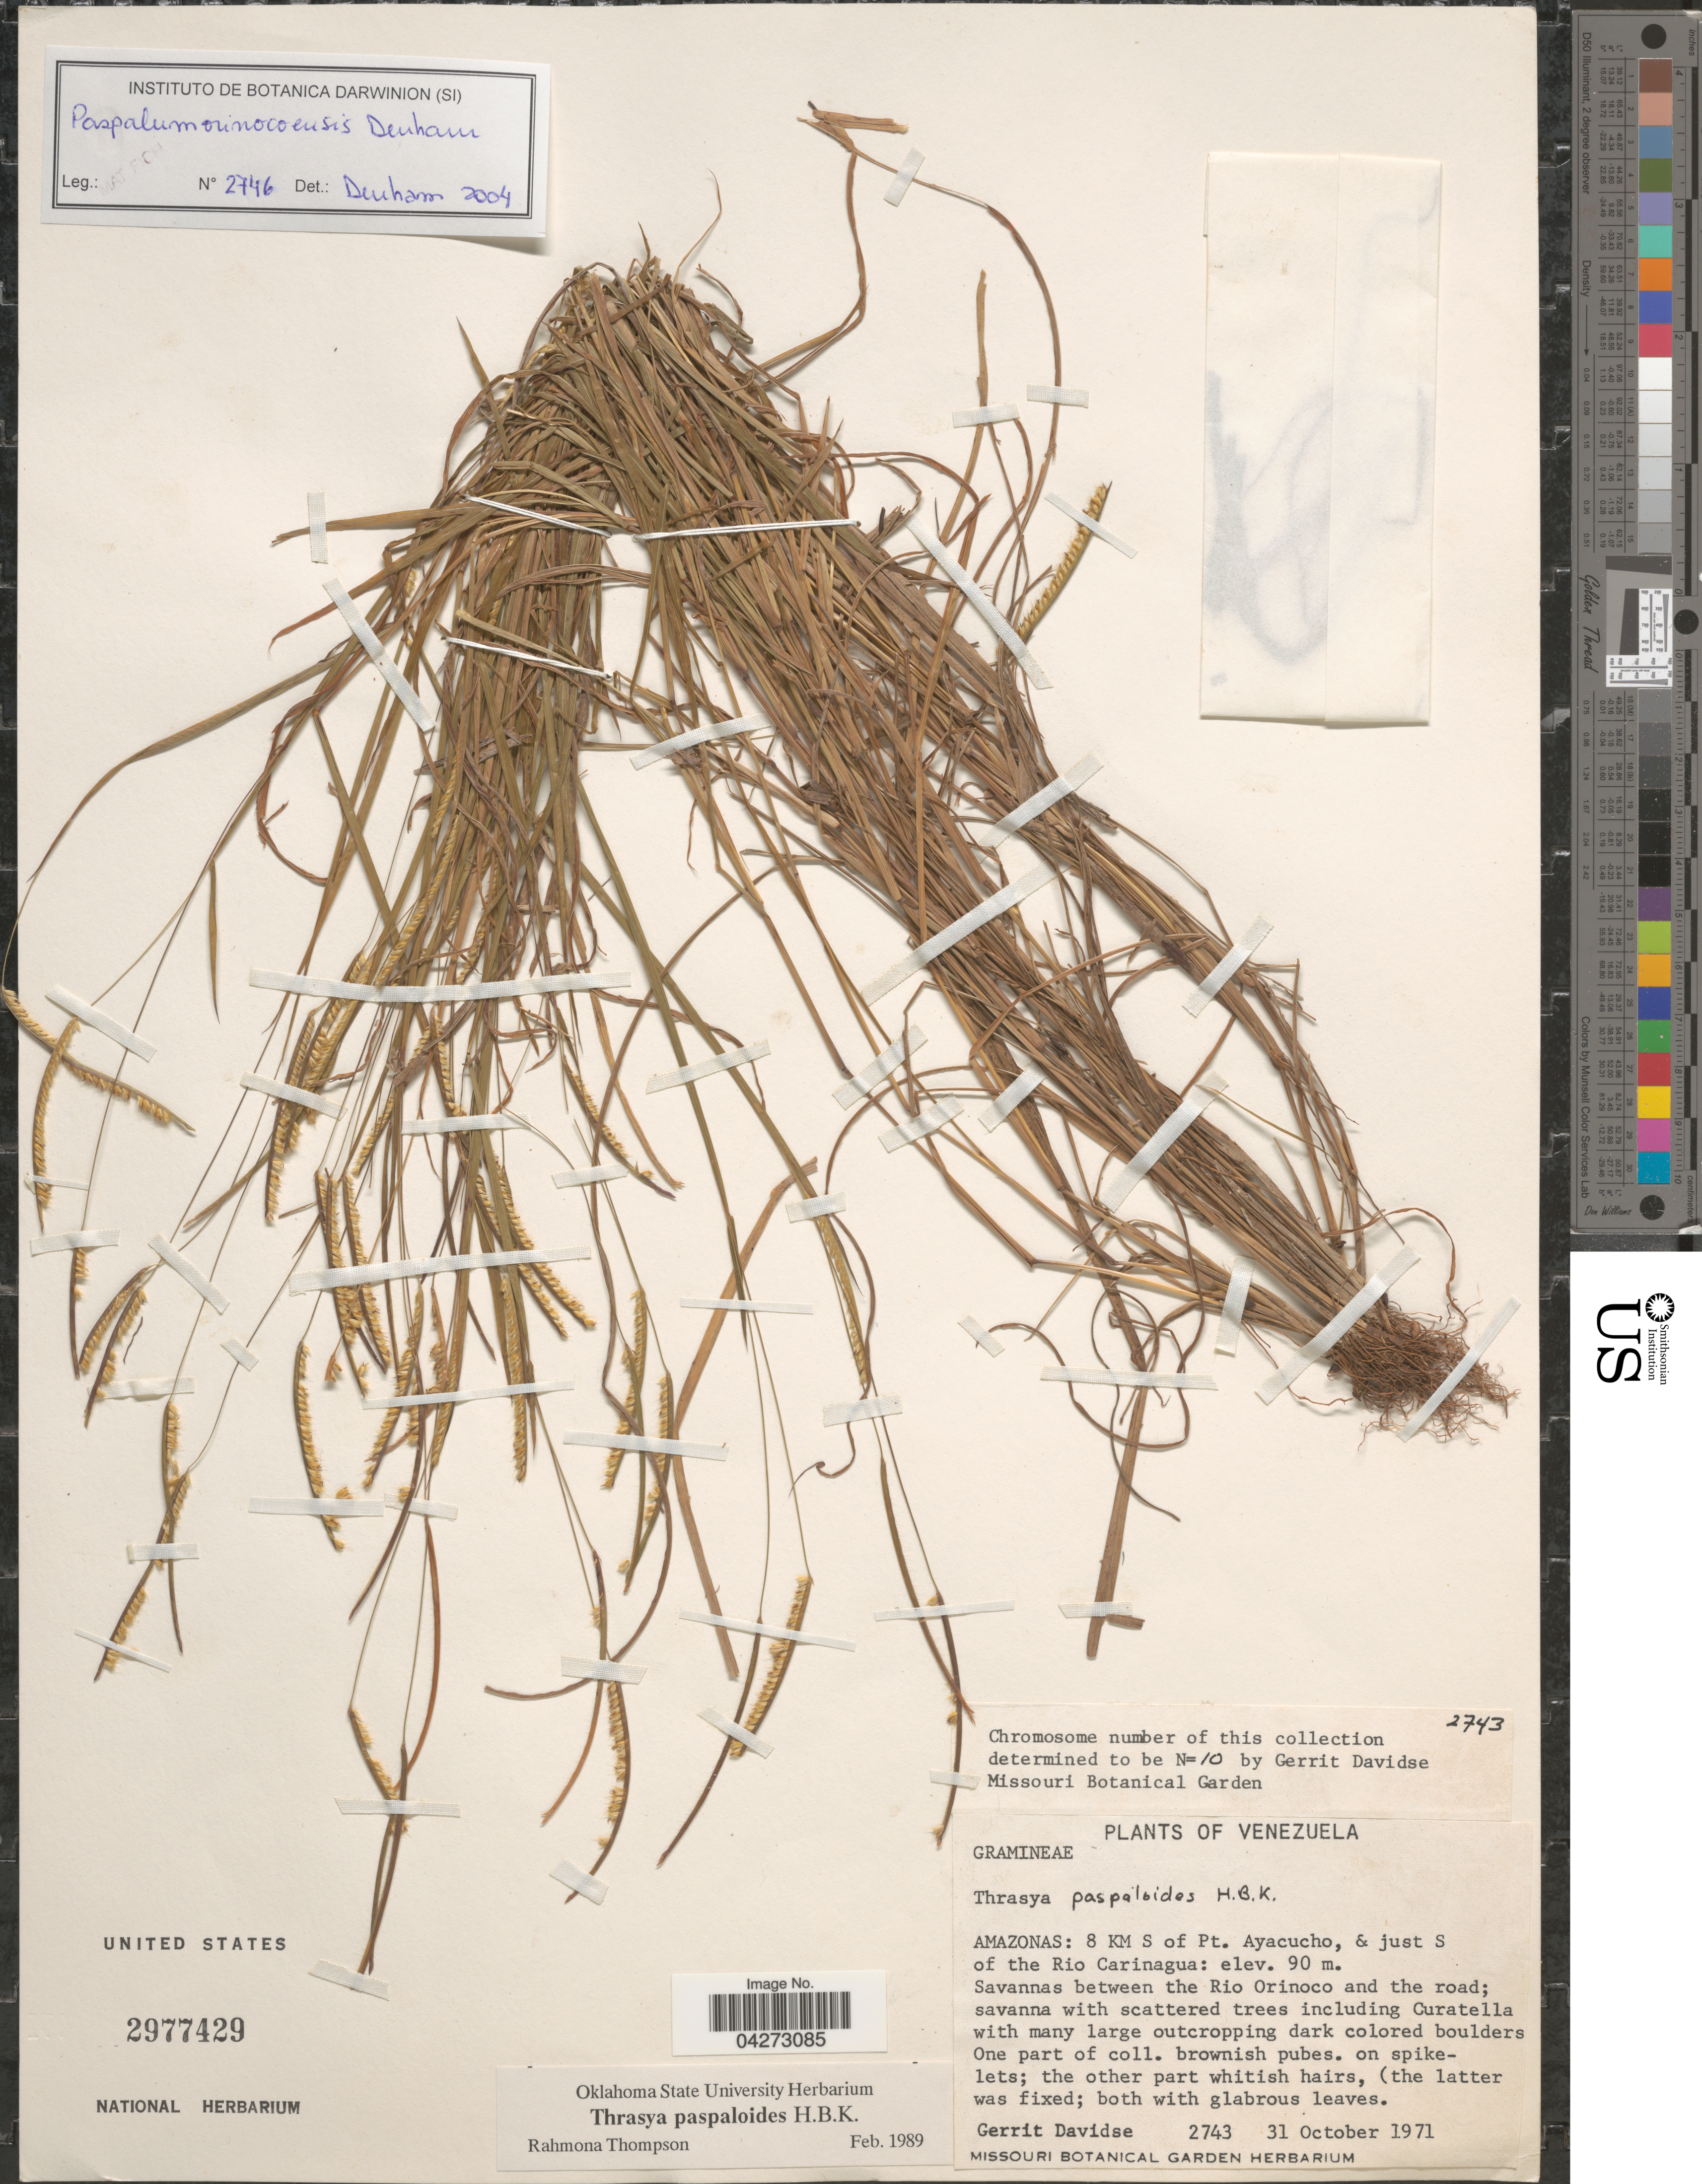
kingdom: Plantae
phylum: Tracheophyta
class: Liliopsida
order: Poales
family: Poaceae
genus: Paspalum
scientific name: Paspalum orinocense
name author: S. Denham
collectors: G. Davidse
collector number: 2743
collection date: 1971-10-31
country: Venezuela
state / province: Amazonas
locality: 8 KM S of Pt. Ayacucho, & just S of the Rio Carinagua. Savannas between the Rio Orinoco and the road.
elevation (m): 90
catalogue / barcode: US 2977429